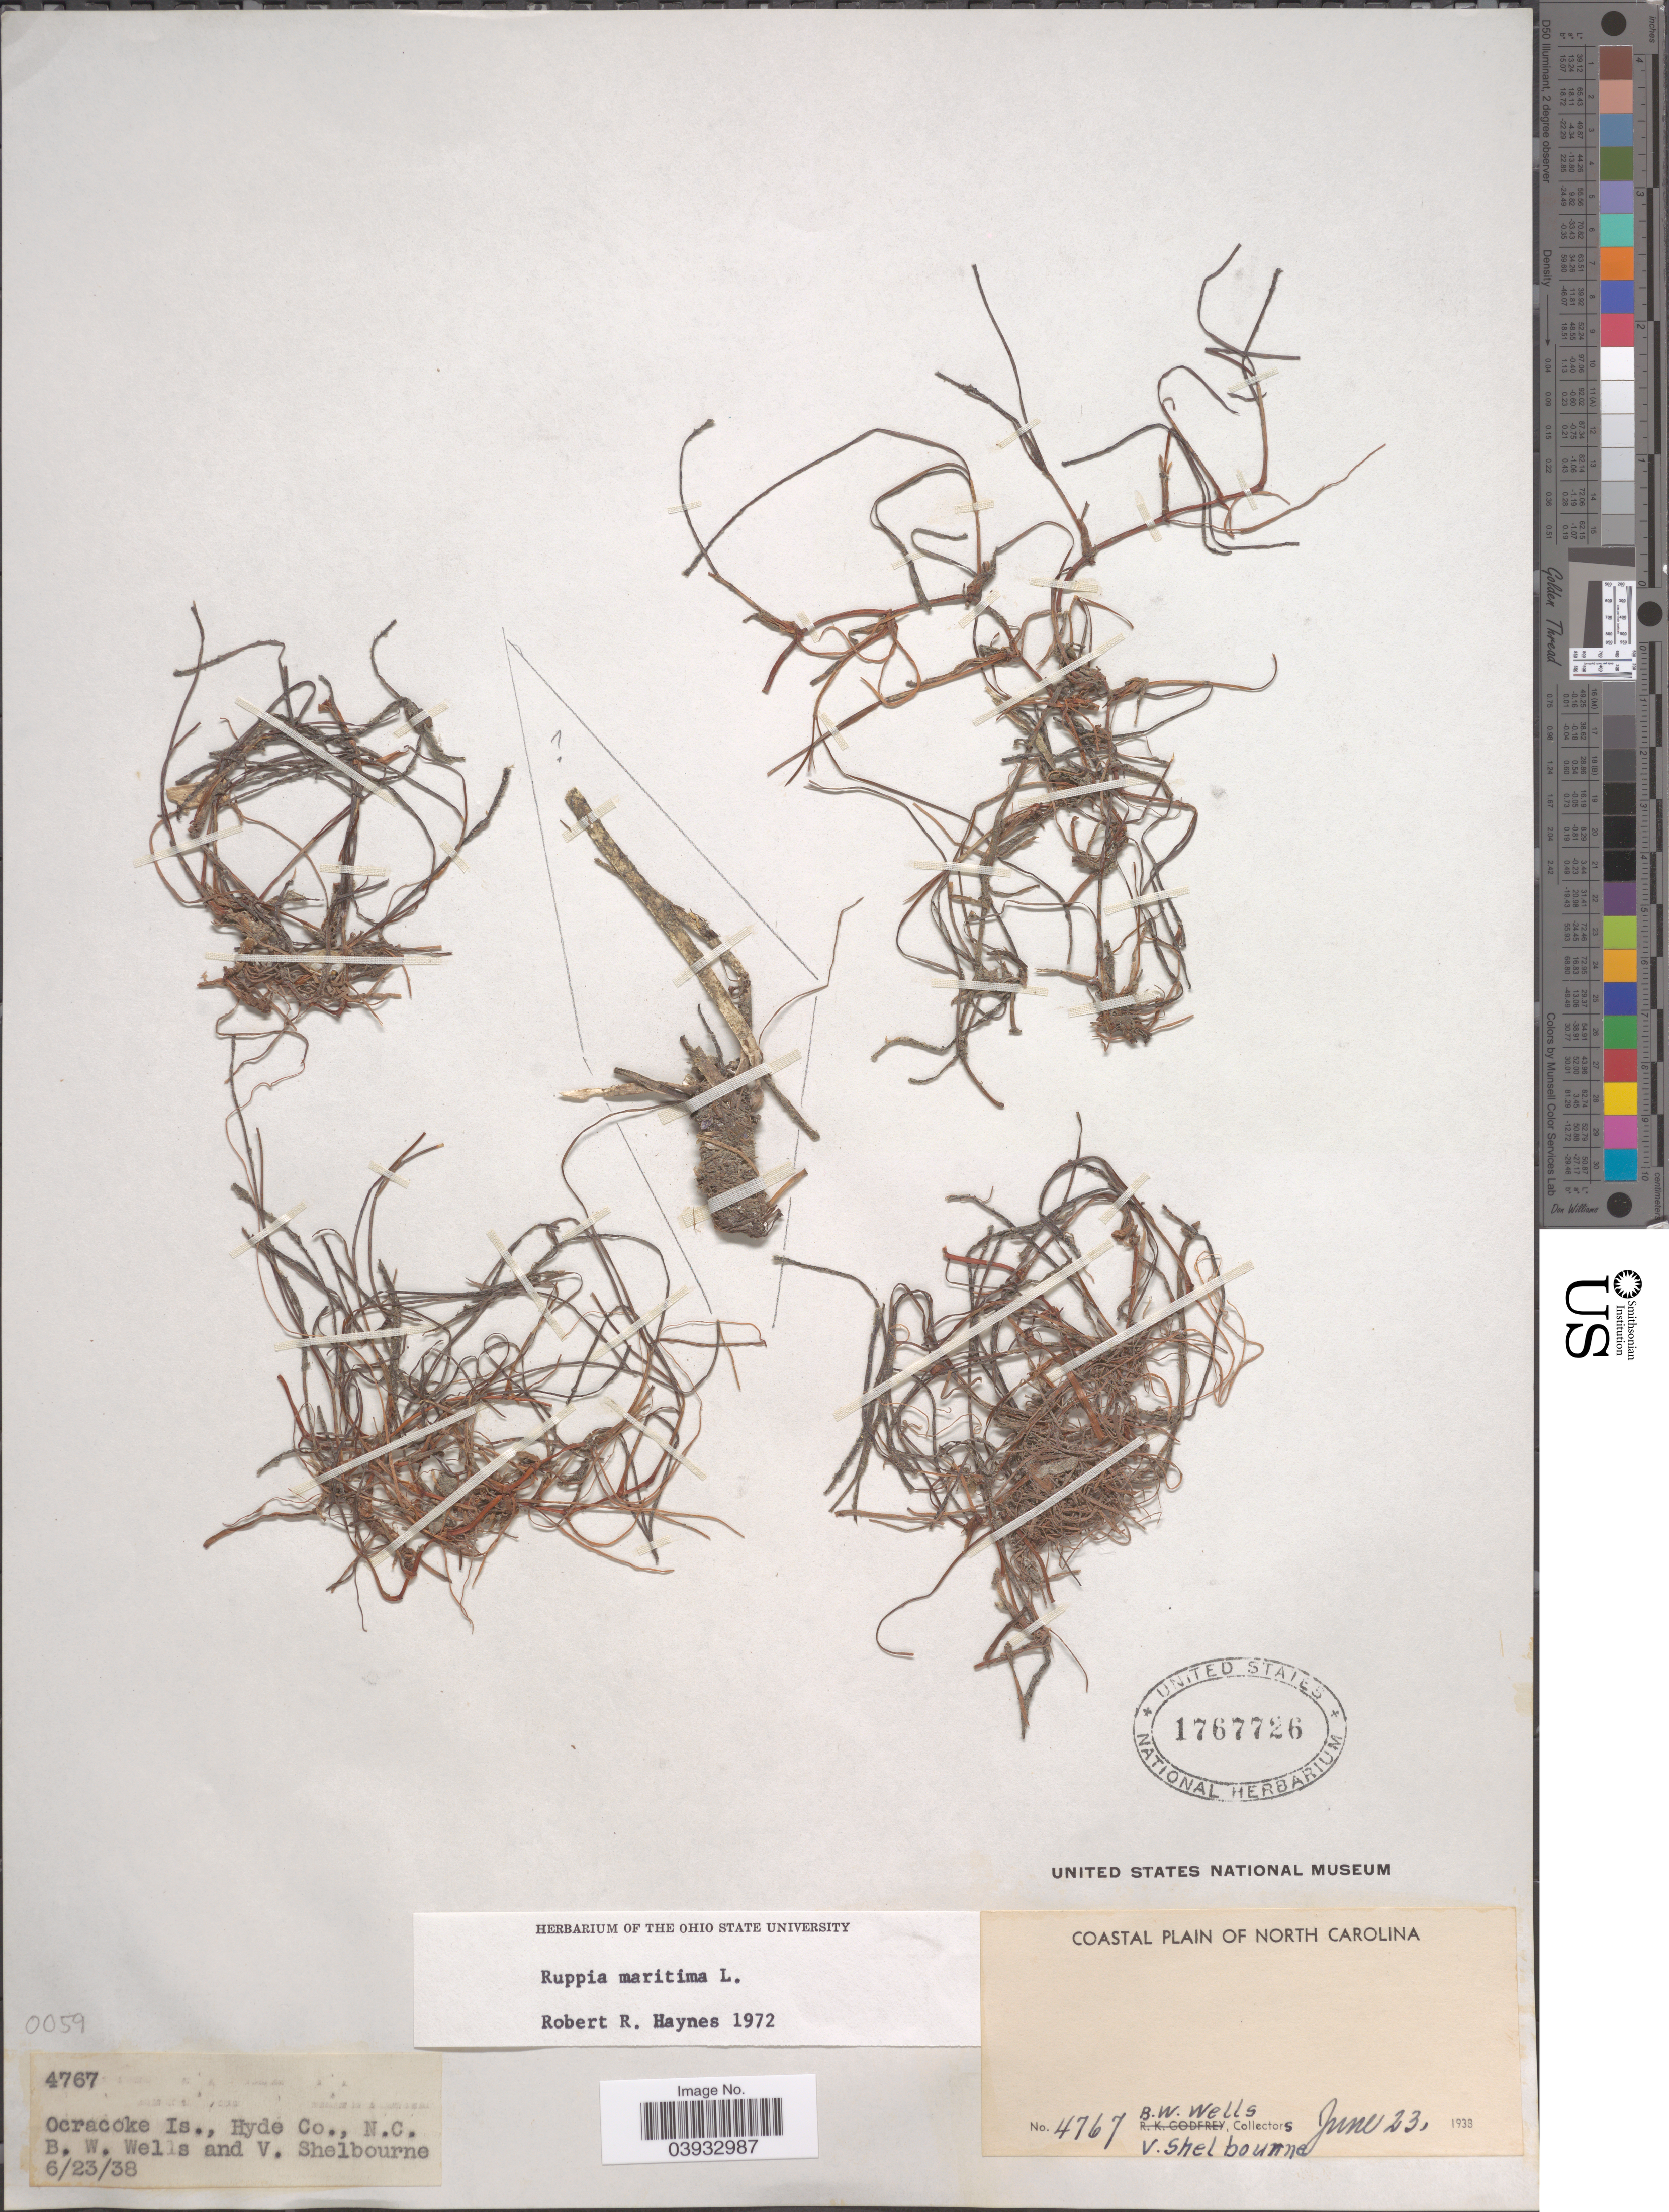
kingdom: Plantae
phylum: Tracheophyta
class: Liliopsida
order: Alismatales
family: Ruppiaceae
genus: Ruppia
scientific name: Ruppia maritima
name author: L.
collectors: B. Wells & V. Shelbourne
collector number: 4767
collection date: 1938-06-23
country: United States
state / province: North Carolina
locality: Coastal Plain of North Carolina. Ocracoke Is., Hyde Co.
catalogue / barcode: US 1767726